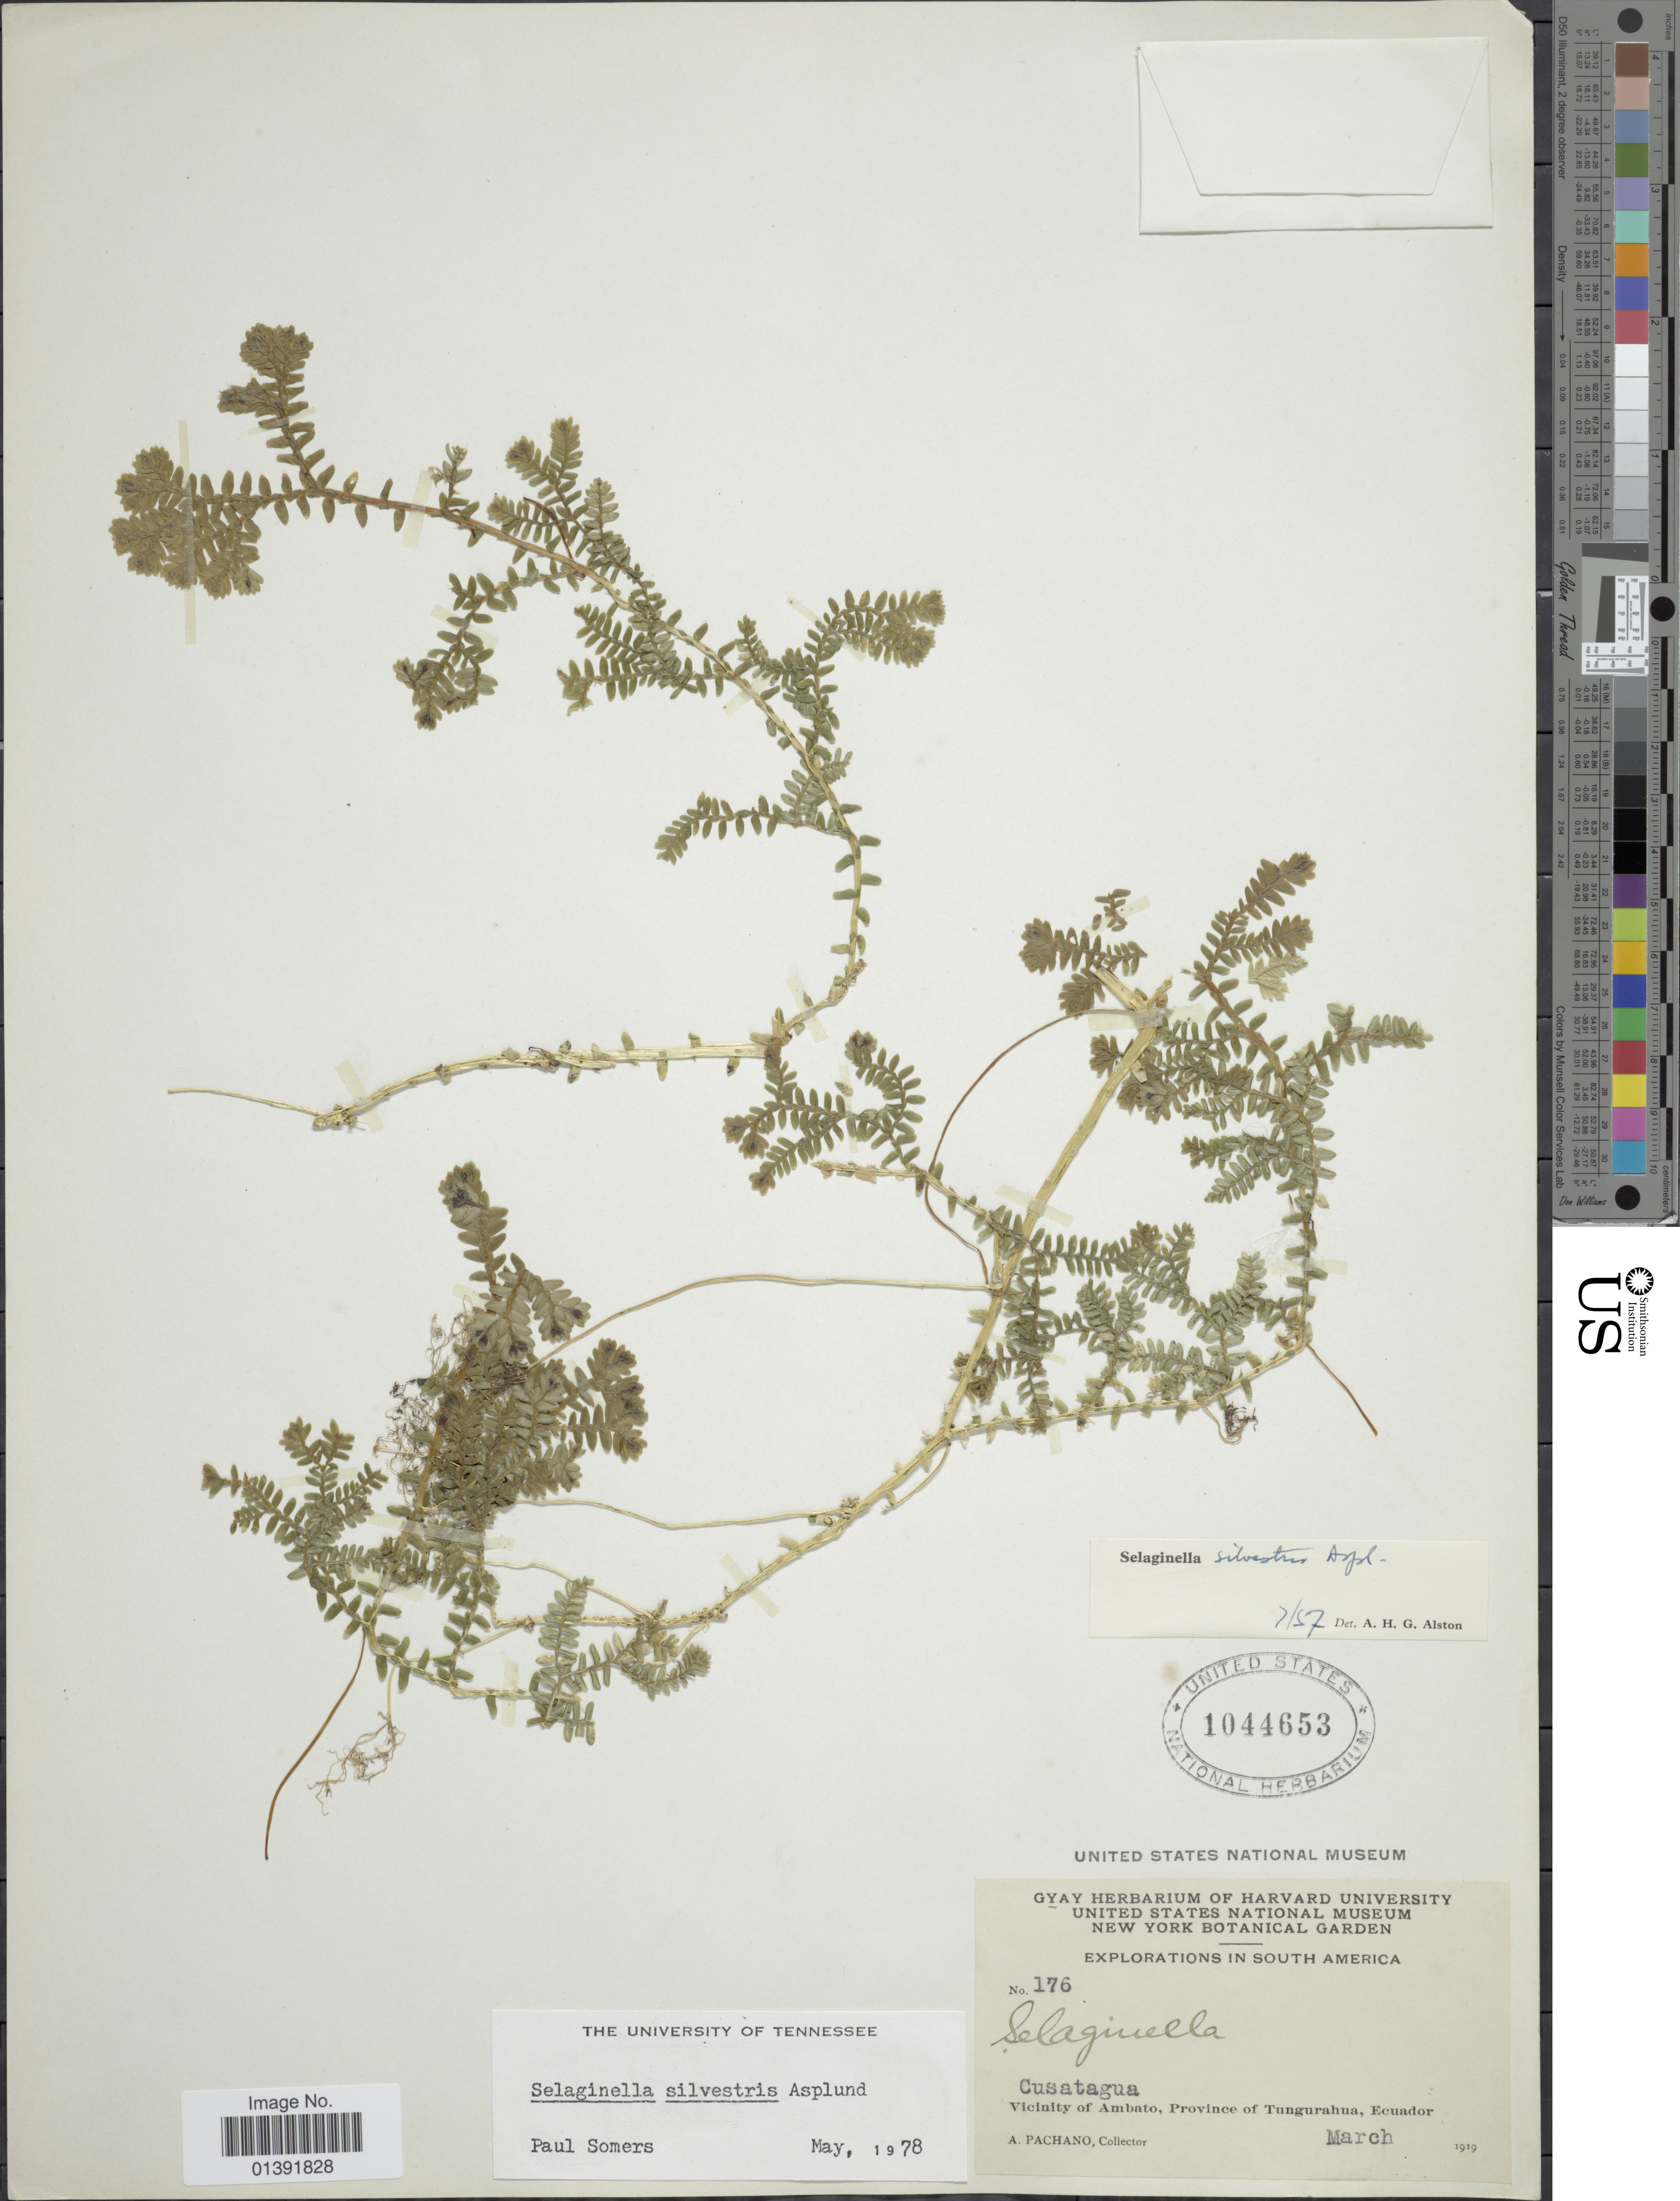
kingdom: Plantae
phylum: Tracheophyta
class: Lycopodiopsida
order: Selaginellales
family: Selaginellaceae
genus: Selaginella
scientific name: Selaginella silvestris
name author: Aspl.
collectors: A. Pachano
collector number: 176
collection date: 1919-03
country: Ecuador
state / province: Tungurahua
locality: Vicinity of Ambato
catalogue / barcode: US 1044653